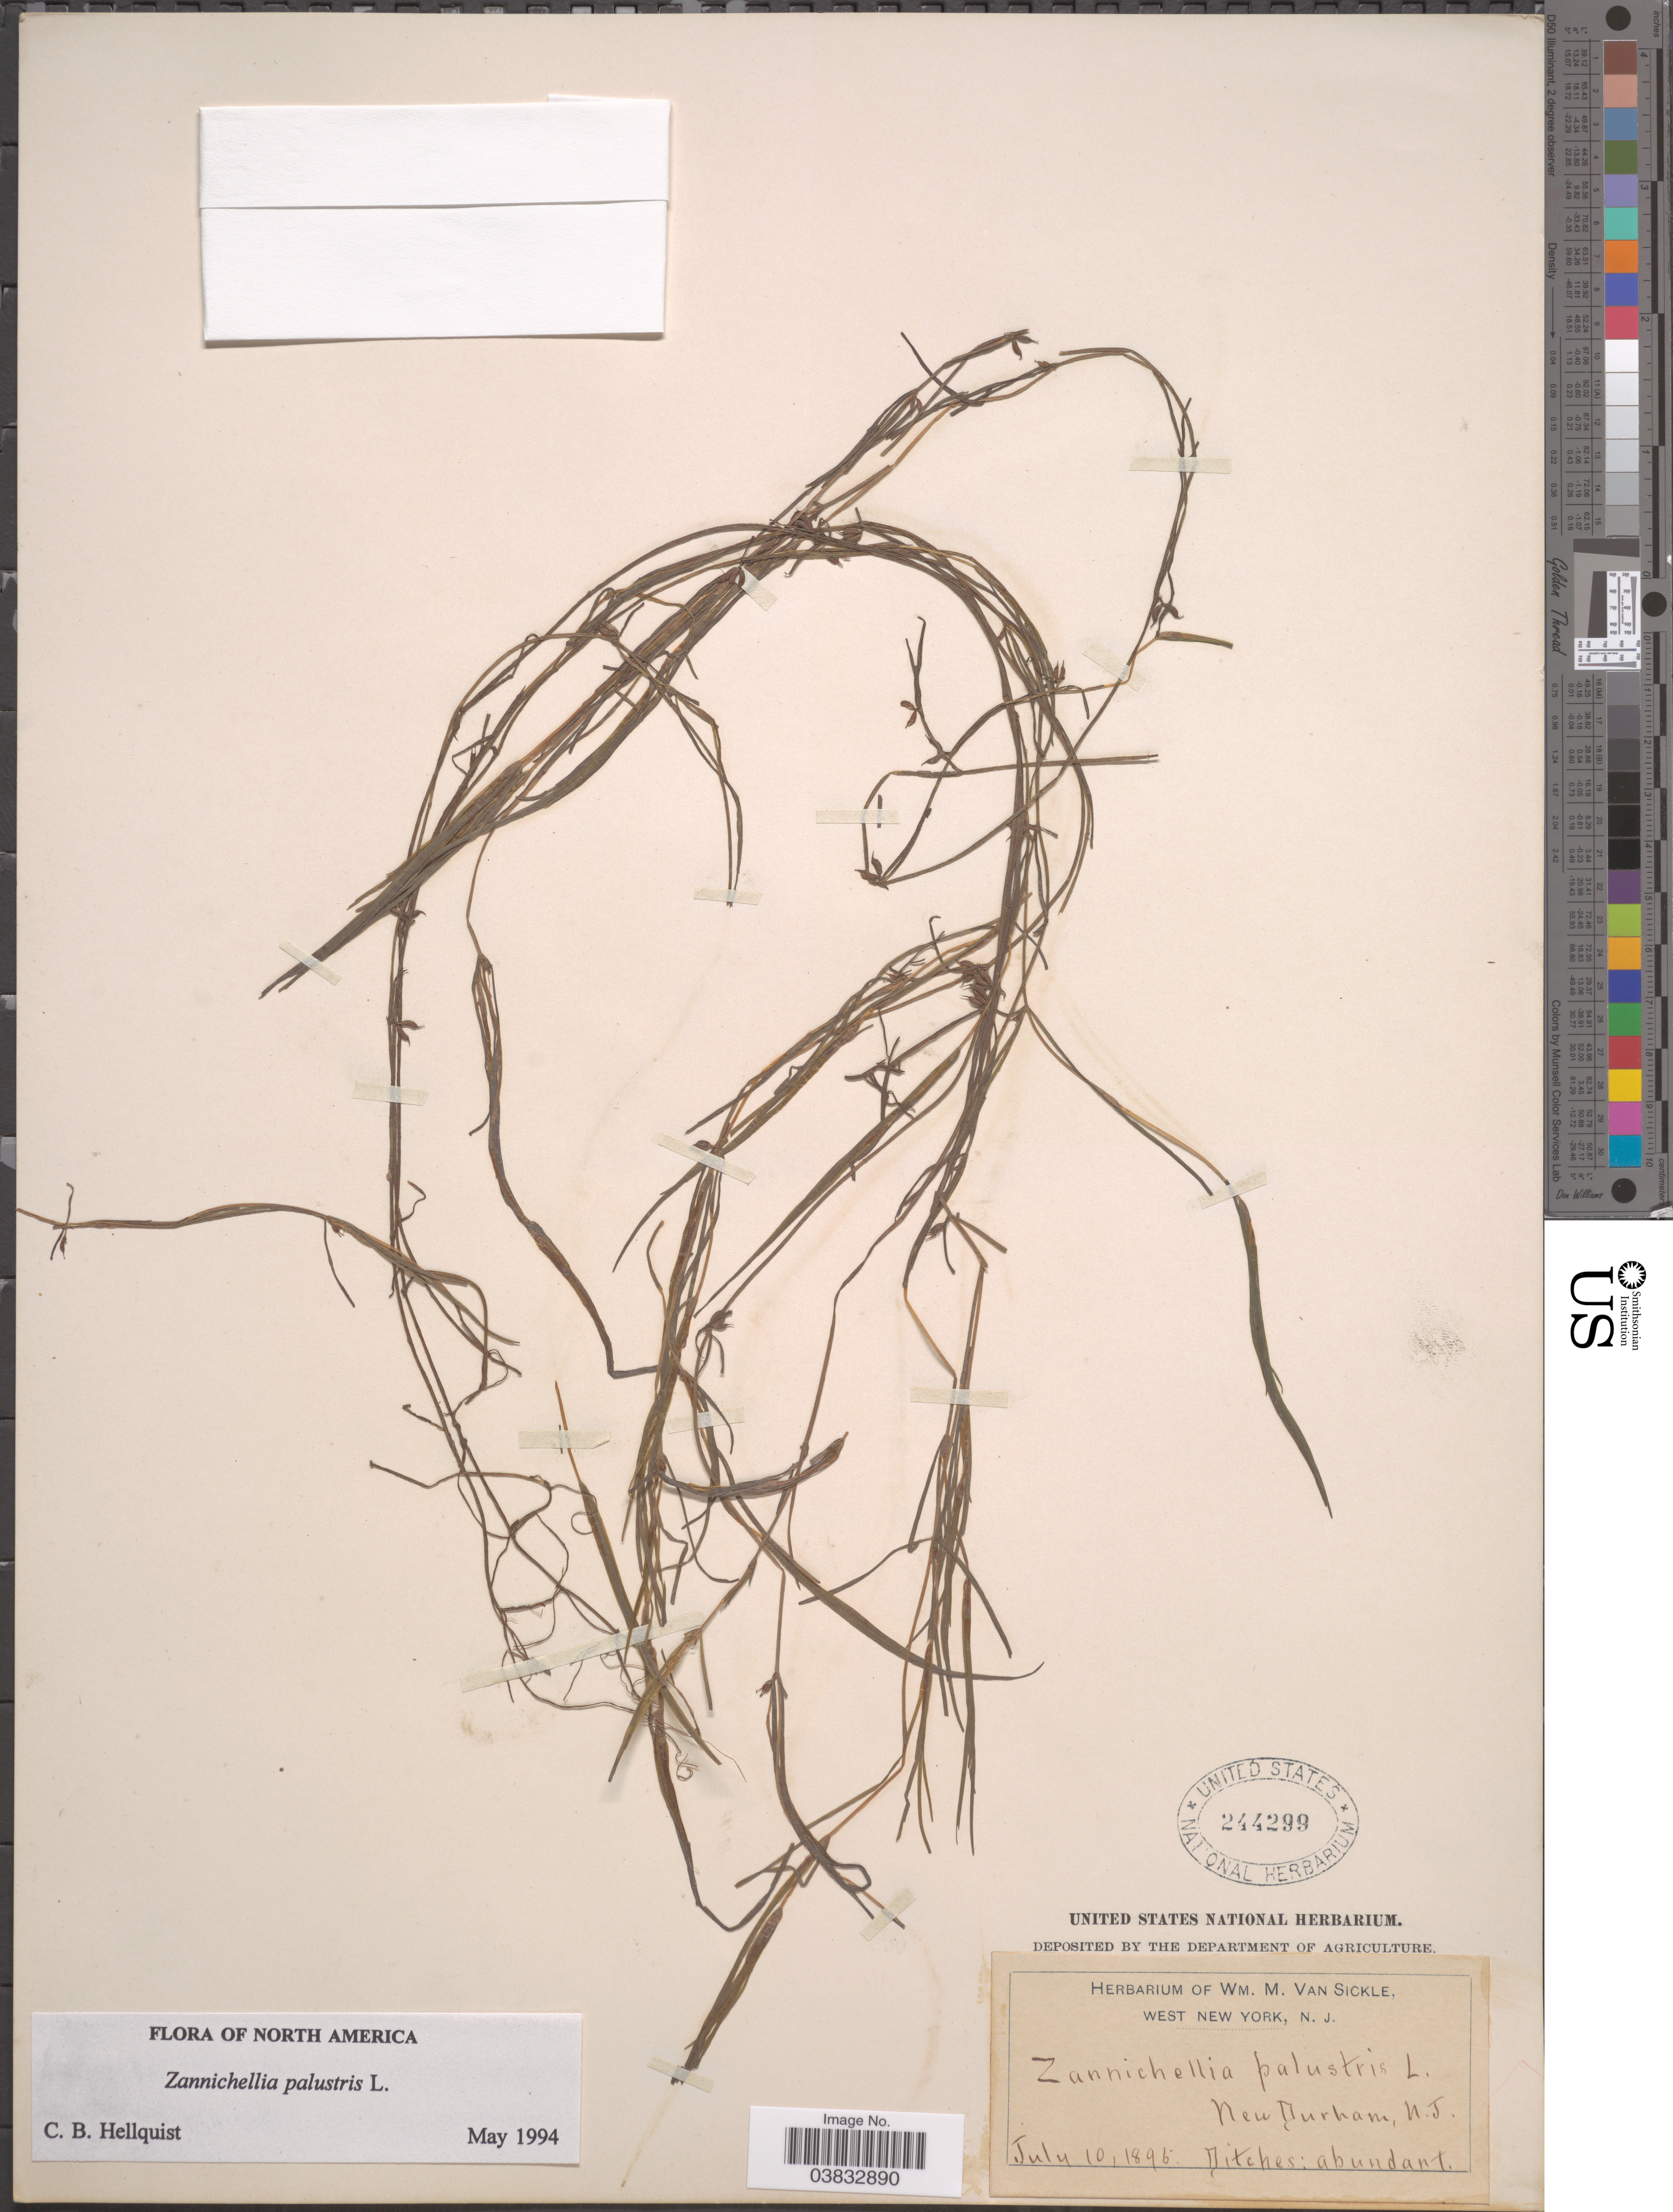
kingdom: Plantae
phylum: Tracheophyta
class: Liliopsida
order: Alismatales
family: Potamogetonaceae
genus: Zannichellia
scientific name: Zannichellia palustris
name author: L.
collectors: ex herb. Wm. M. Van Sickle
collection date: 1895-07-10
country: United States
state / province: New Jersey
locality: New Durham.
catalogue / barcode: US 244299